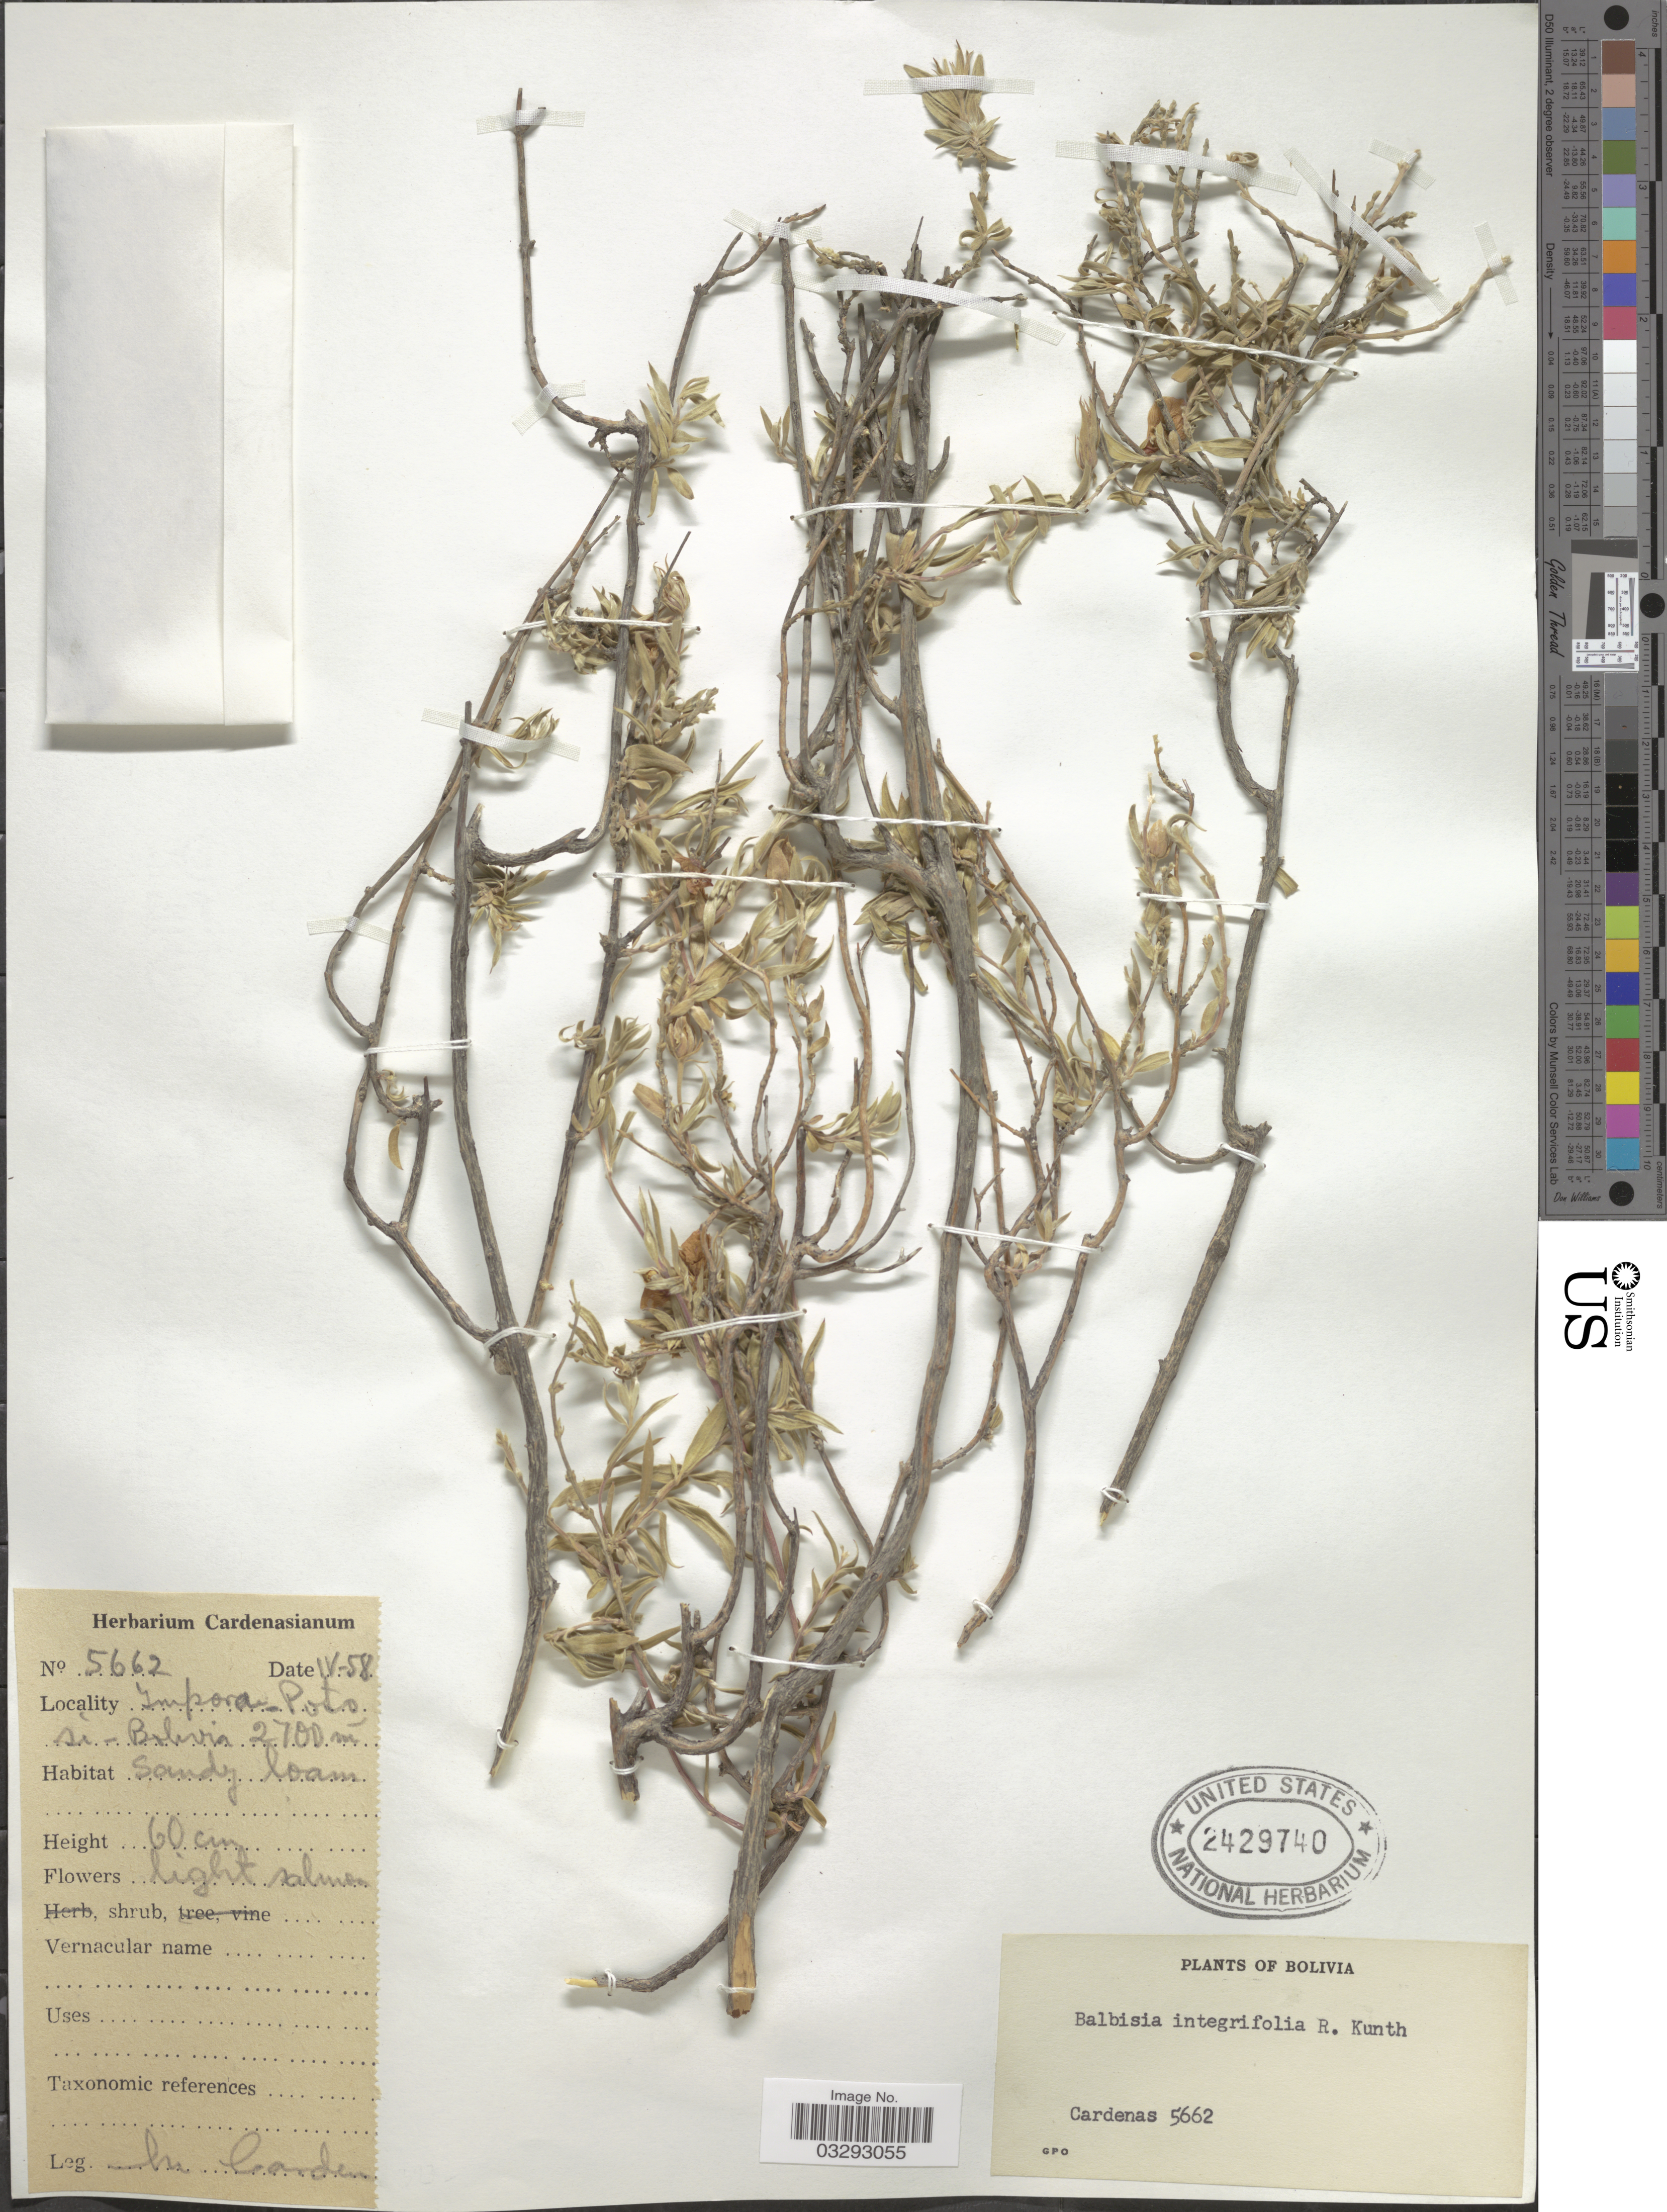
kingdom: Plantae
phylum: Tracheophyta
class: Magnoliopsida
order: Geraniales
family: Vivianiaceae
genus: Balbisia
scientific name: Balbisia integrifolia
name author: R. Knuth in Engl.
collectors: M. Cárdenas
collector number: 5662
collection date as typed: Transcribed d/m/y: /4/58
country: Bolivia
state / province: Potosi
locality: Impora.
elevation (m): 2700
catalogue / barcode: US 2429740